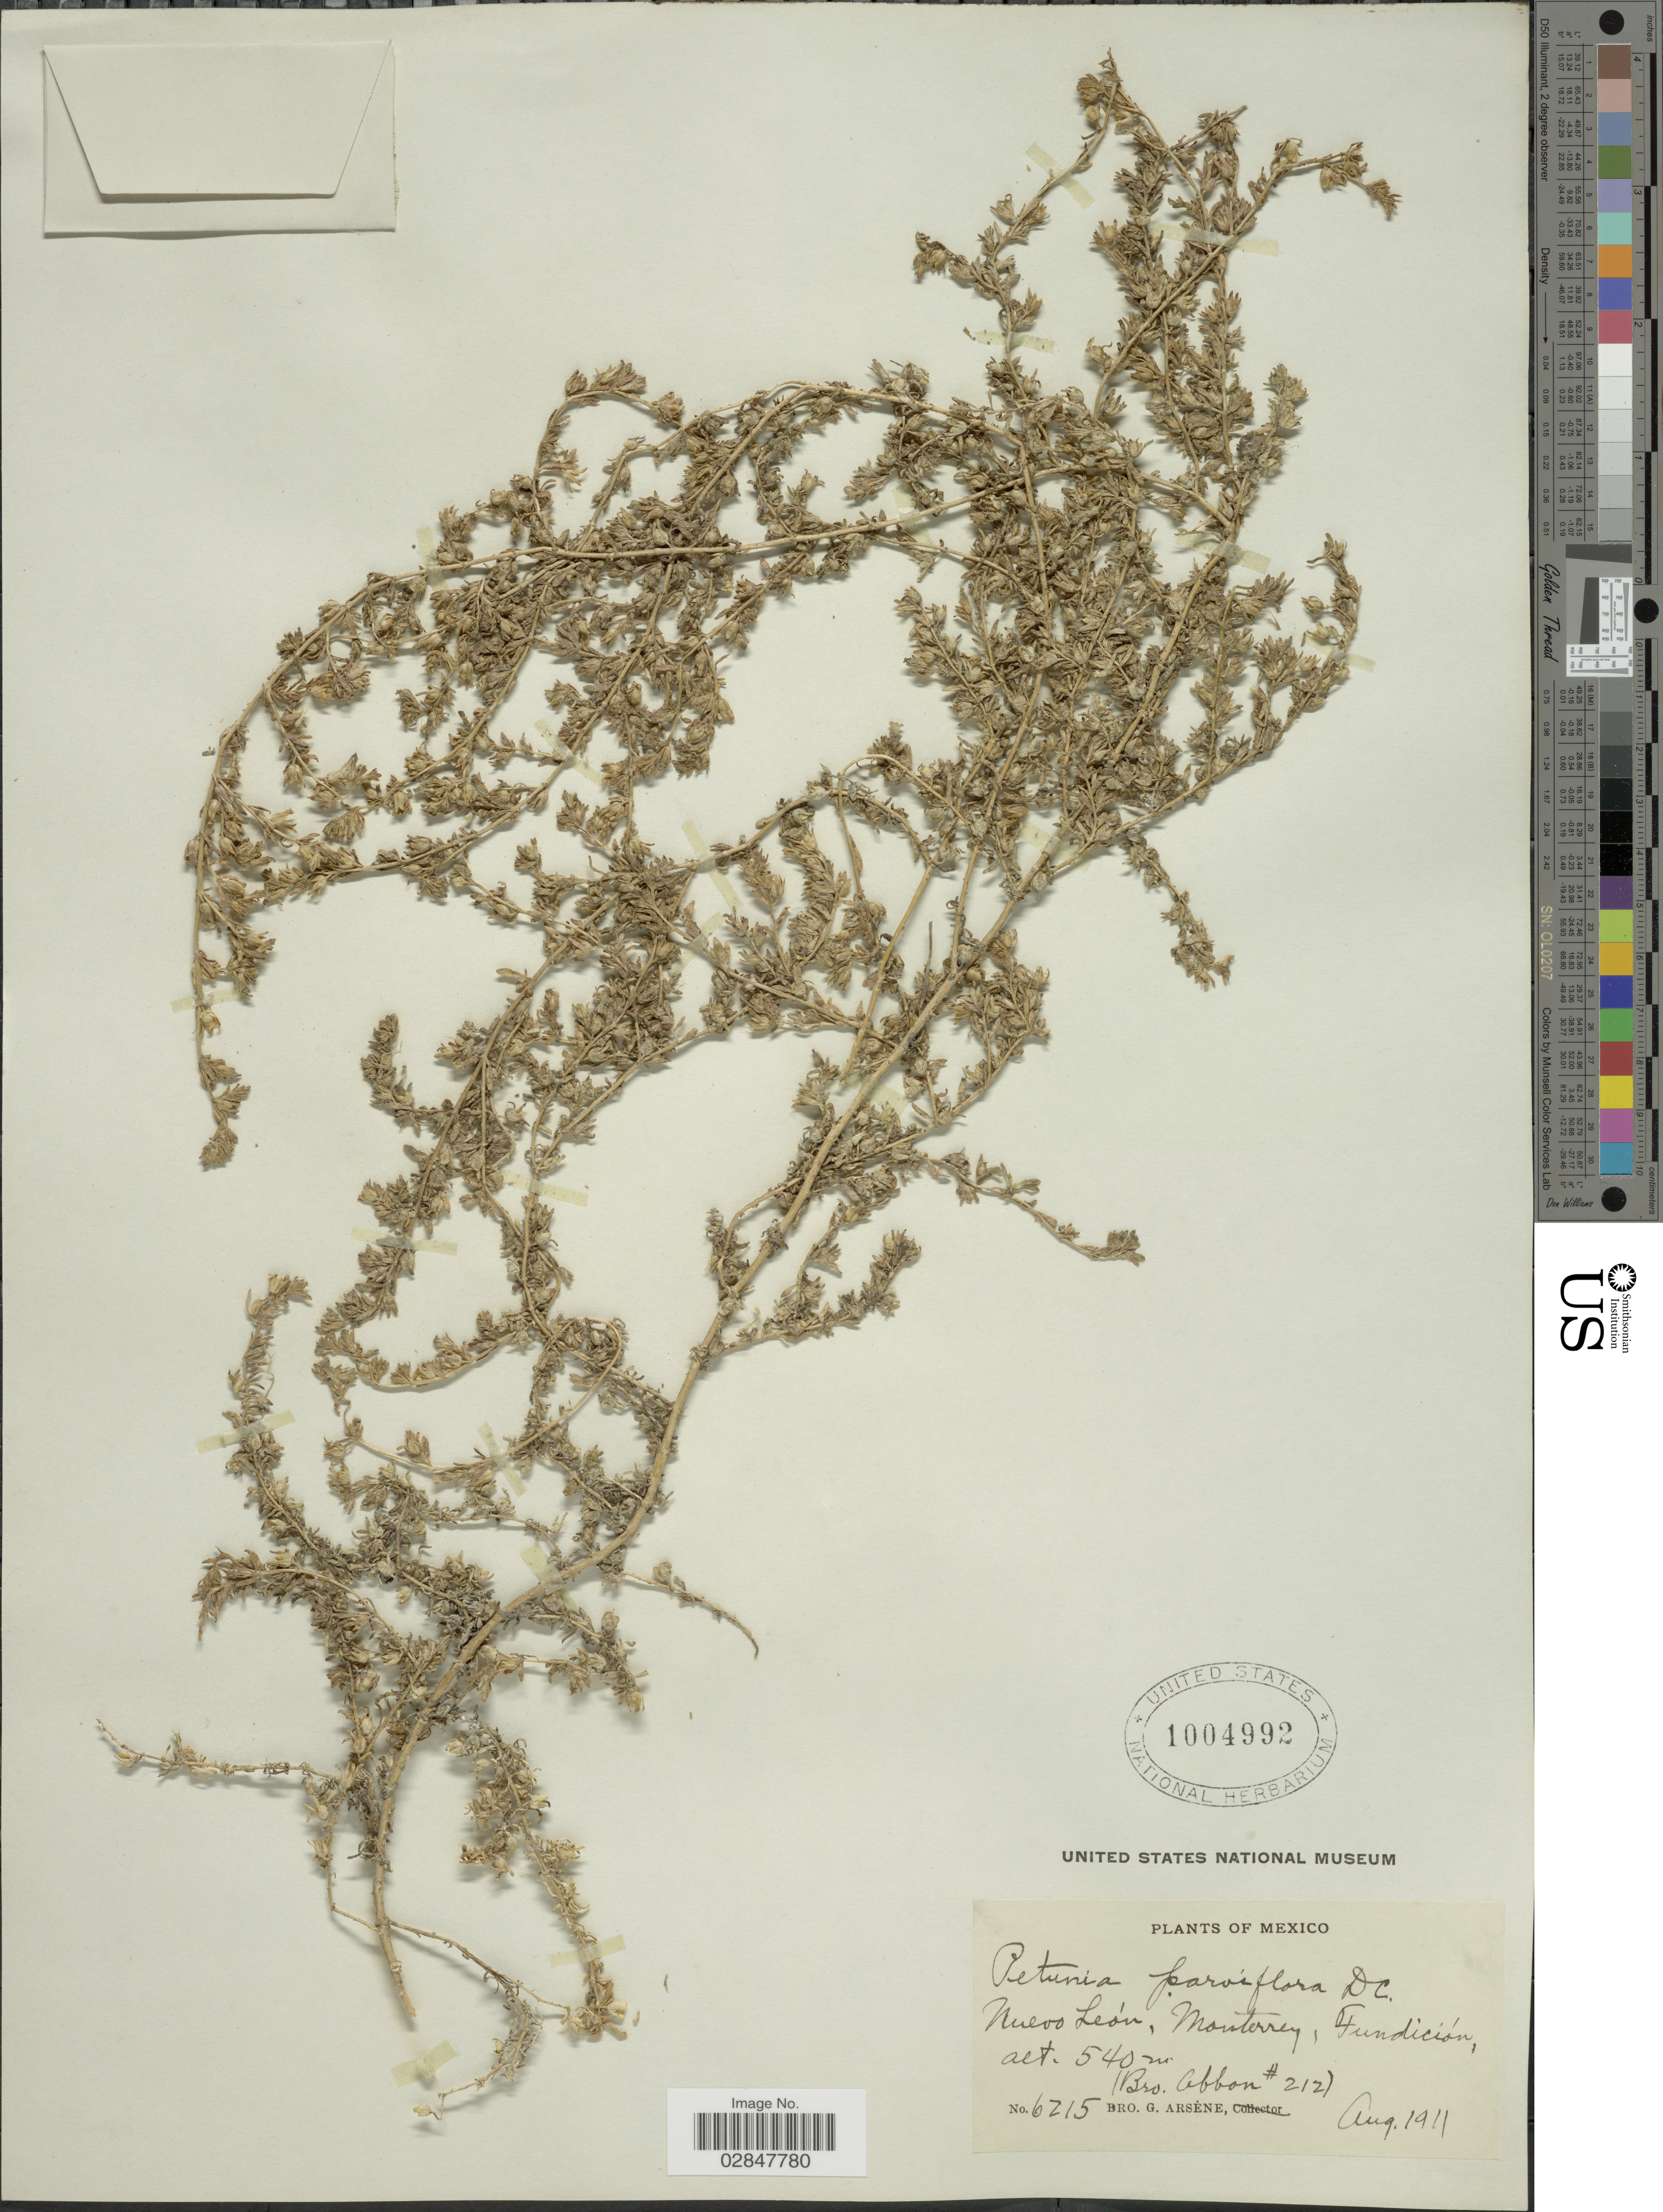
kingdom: Plantae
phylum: Tracheophyta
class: Magnoliopsida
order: Solanales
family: Solanaceae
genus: Petunia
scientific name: Petunia parviflora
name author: Juss.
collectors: Bro. G. Arsène & Bro. Abbon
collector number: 6215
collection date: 1911-08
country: Mexico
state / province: Nuevo León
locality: Monterrey, Fundición.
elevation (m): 540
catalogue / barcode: US 1004992